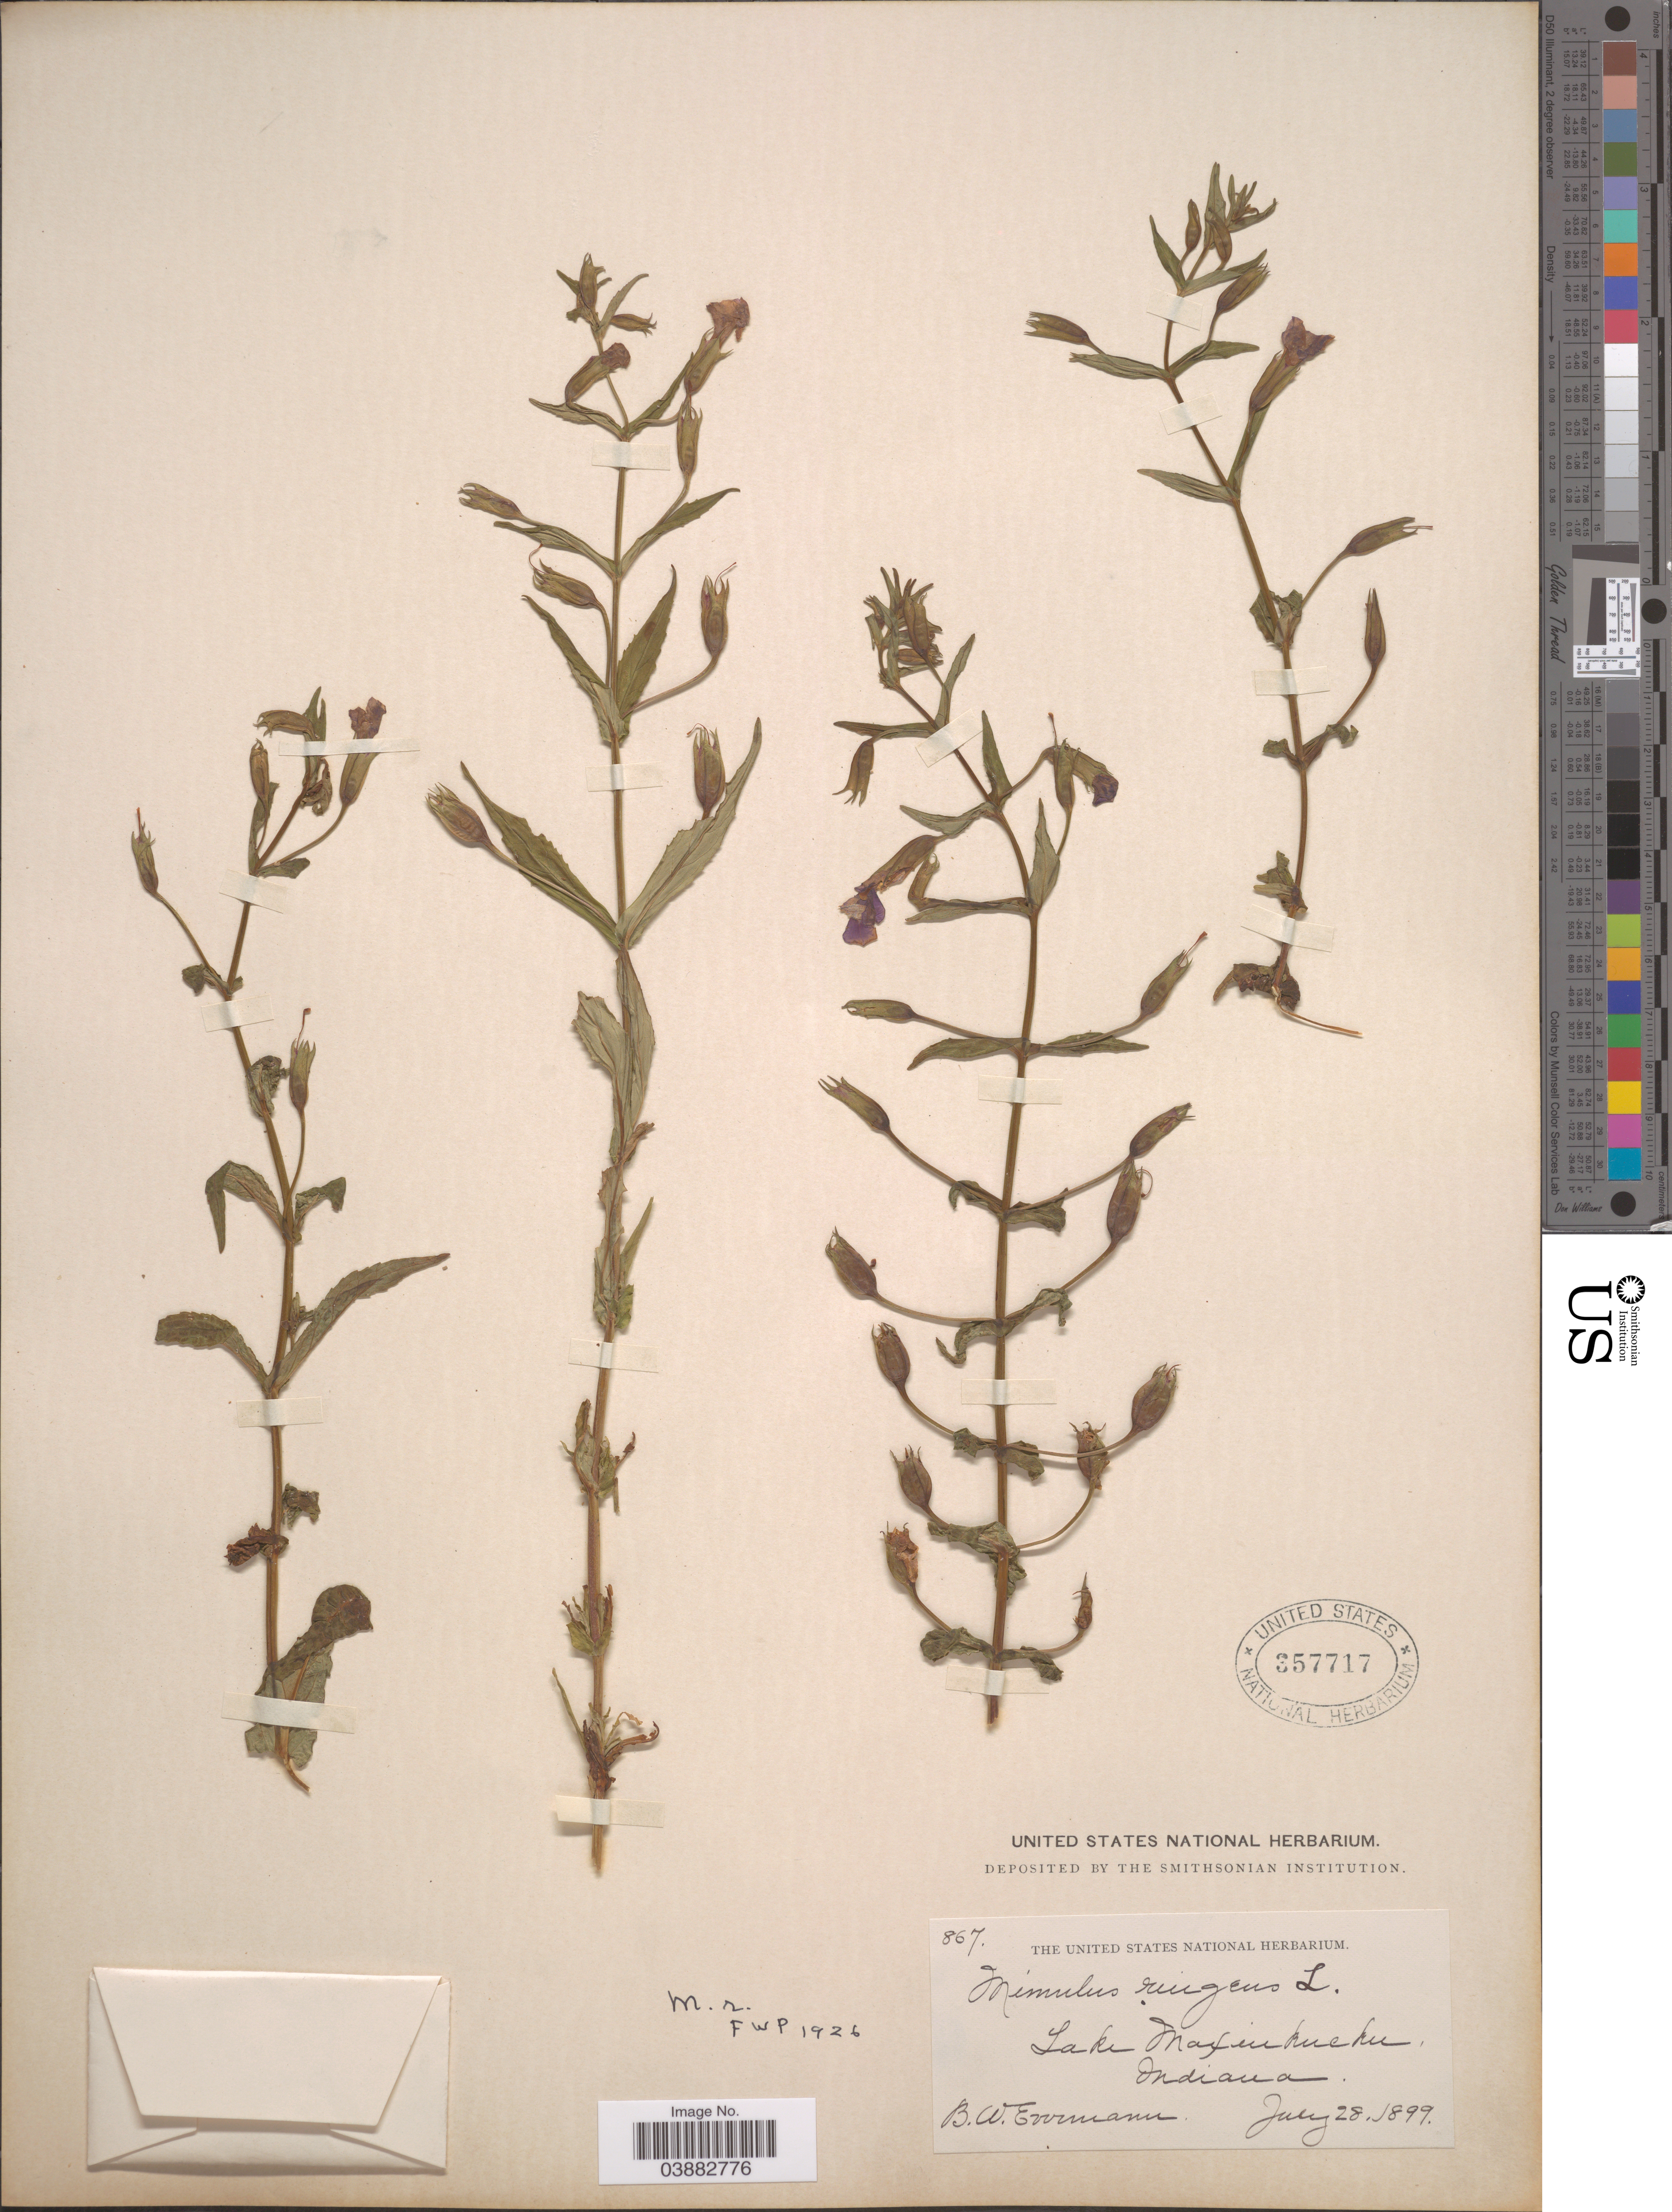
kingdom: Plantae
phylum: Tracheophyta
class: Magnoliopsida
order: Lamiales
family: Phrymaceae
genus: Mimulus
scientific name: Mimulus ringens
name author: L.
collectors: B. W. Evermann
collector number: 867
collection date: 1899-07-28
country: United States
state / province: Indiana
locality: Lake Maxinkuckee.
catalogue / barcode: US 357717